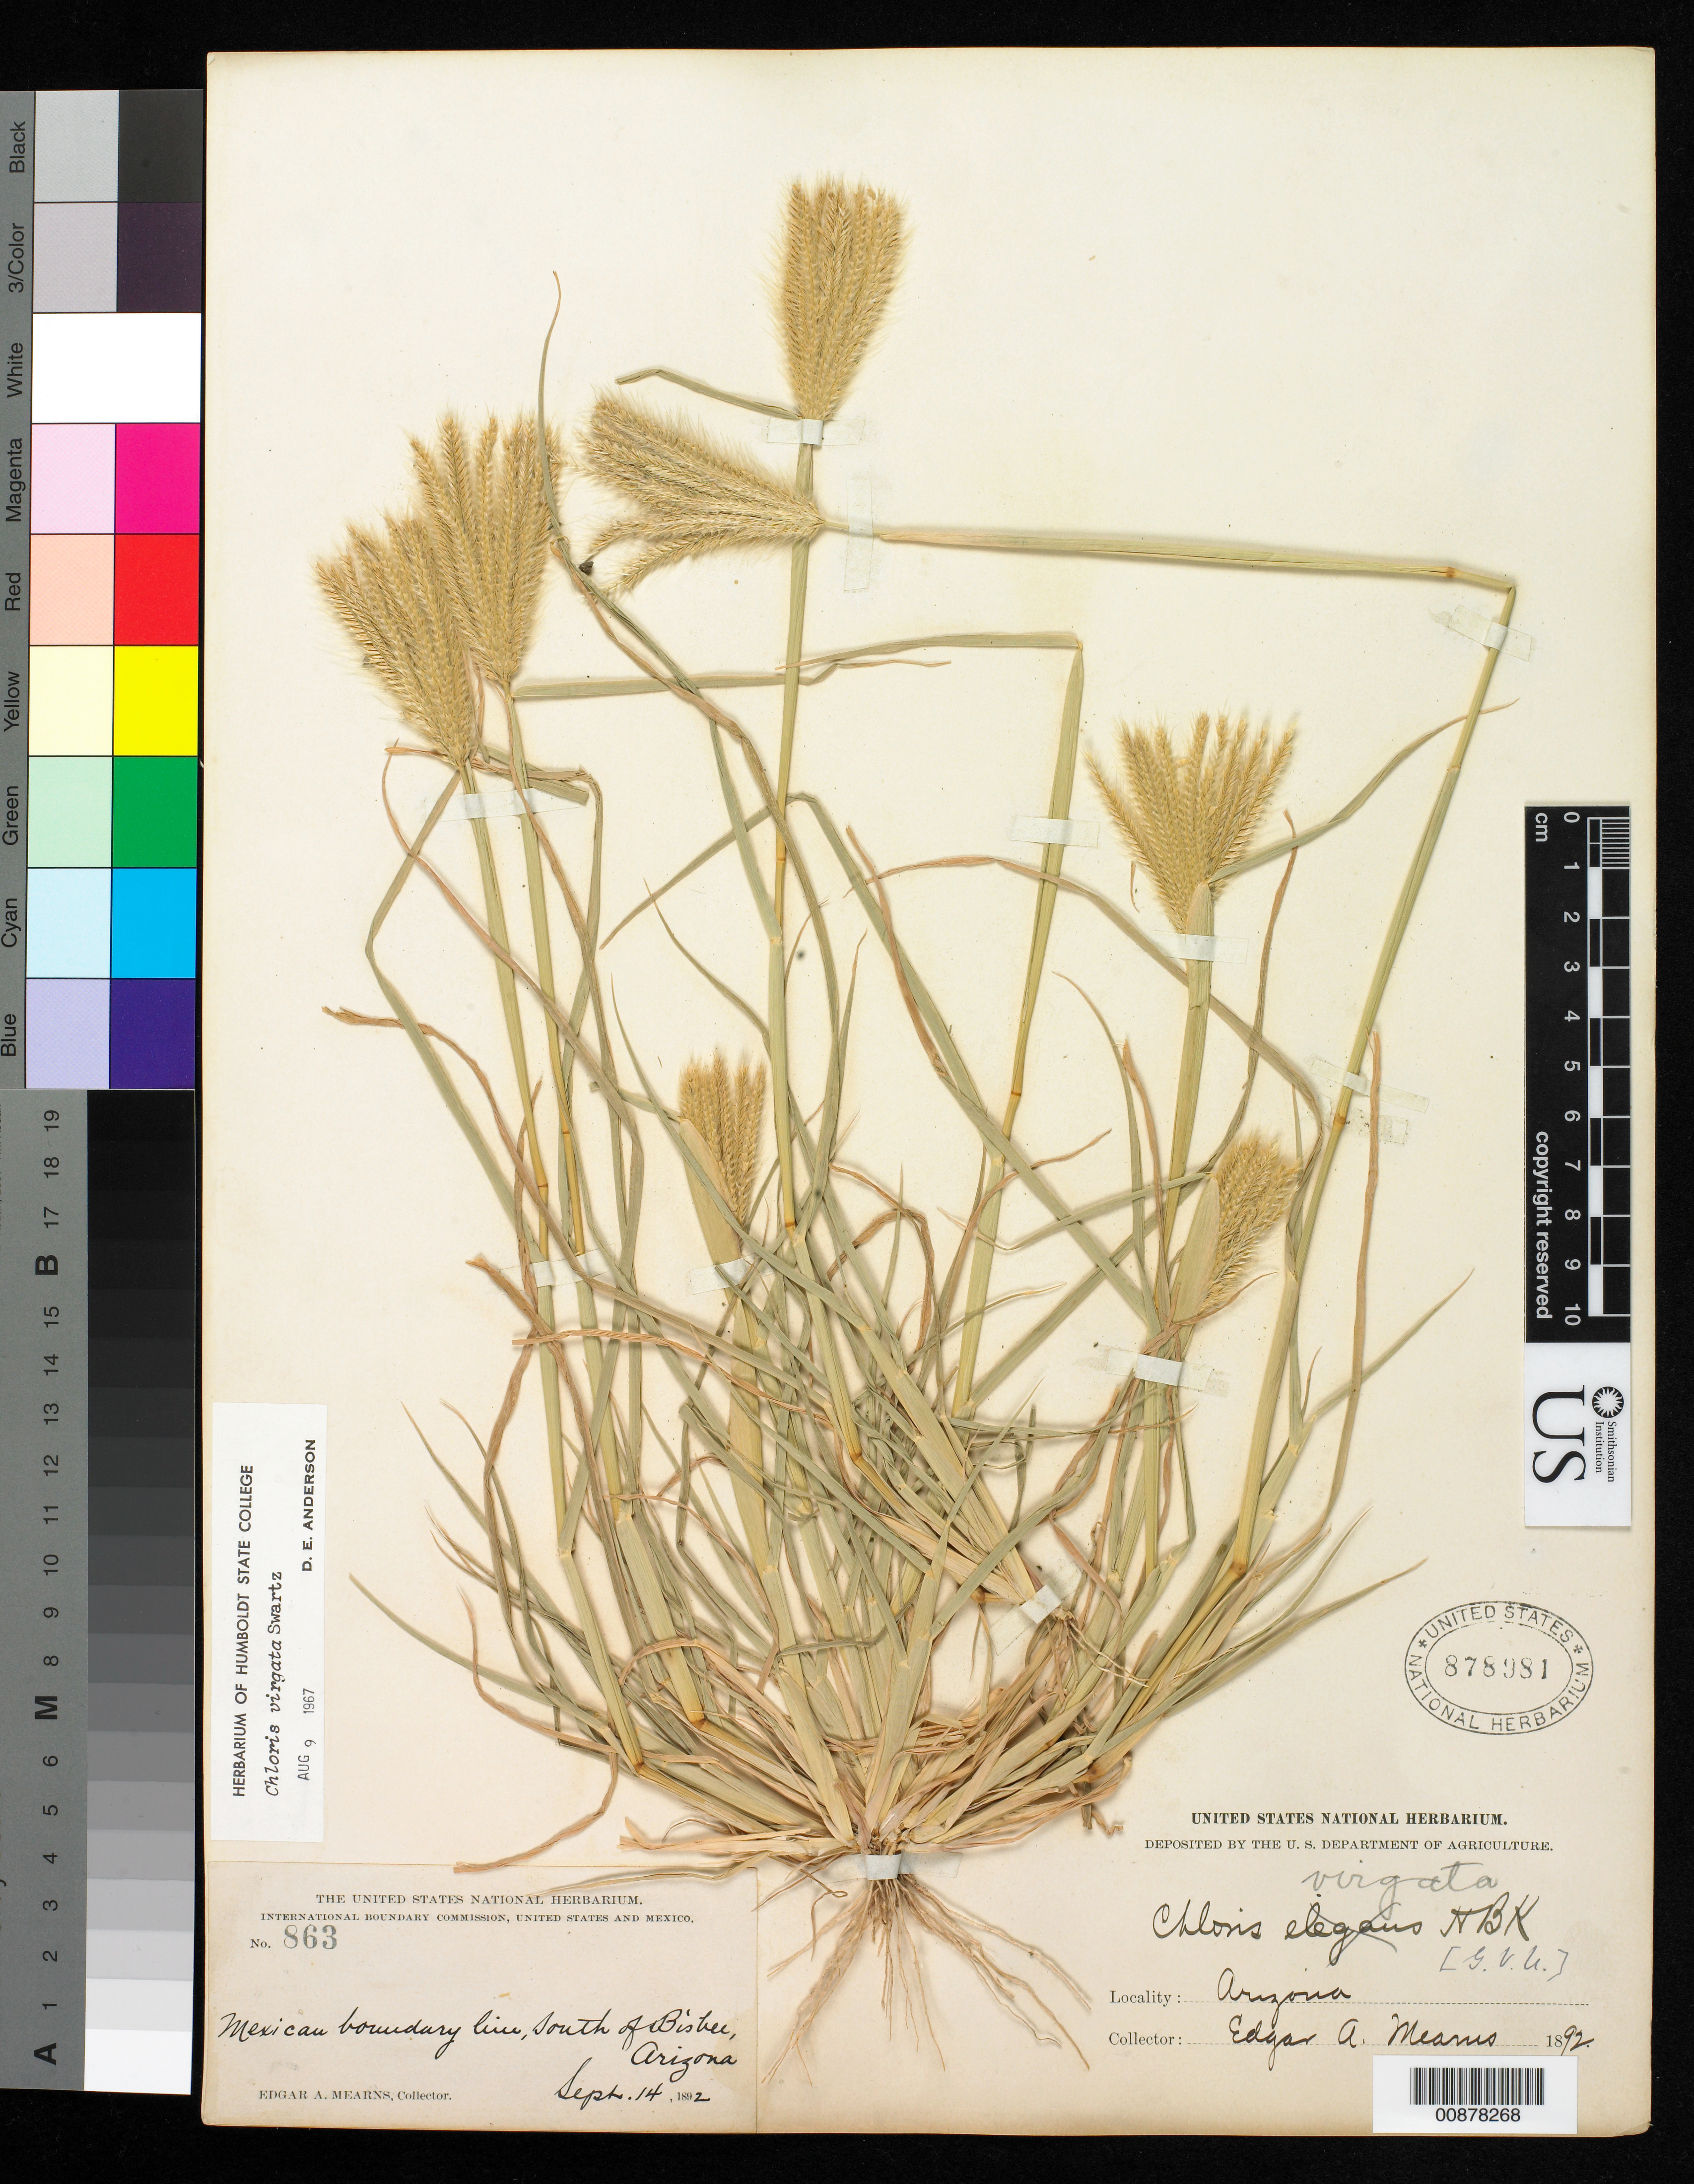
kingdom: Plantae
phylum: Tracheophyta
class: Liliopsida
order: Poales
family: Poaceae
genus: Chloris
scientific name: Chloris virgata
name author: Sw.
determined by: Anderson, D. E.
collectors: E. A. Mearns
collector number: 863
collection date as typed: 14 Sep 1892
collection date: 1892-09-14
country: United States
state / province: Arizona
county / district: Cochise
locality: Mexican Boundary Line, S of Bisbee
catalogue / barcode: US 878981